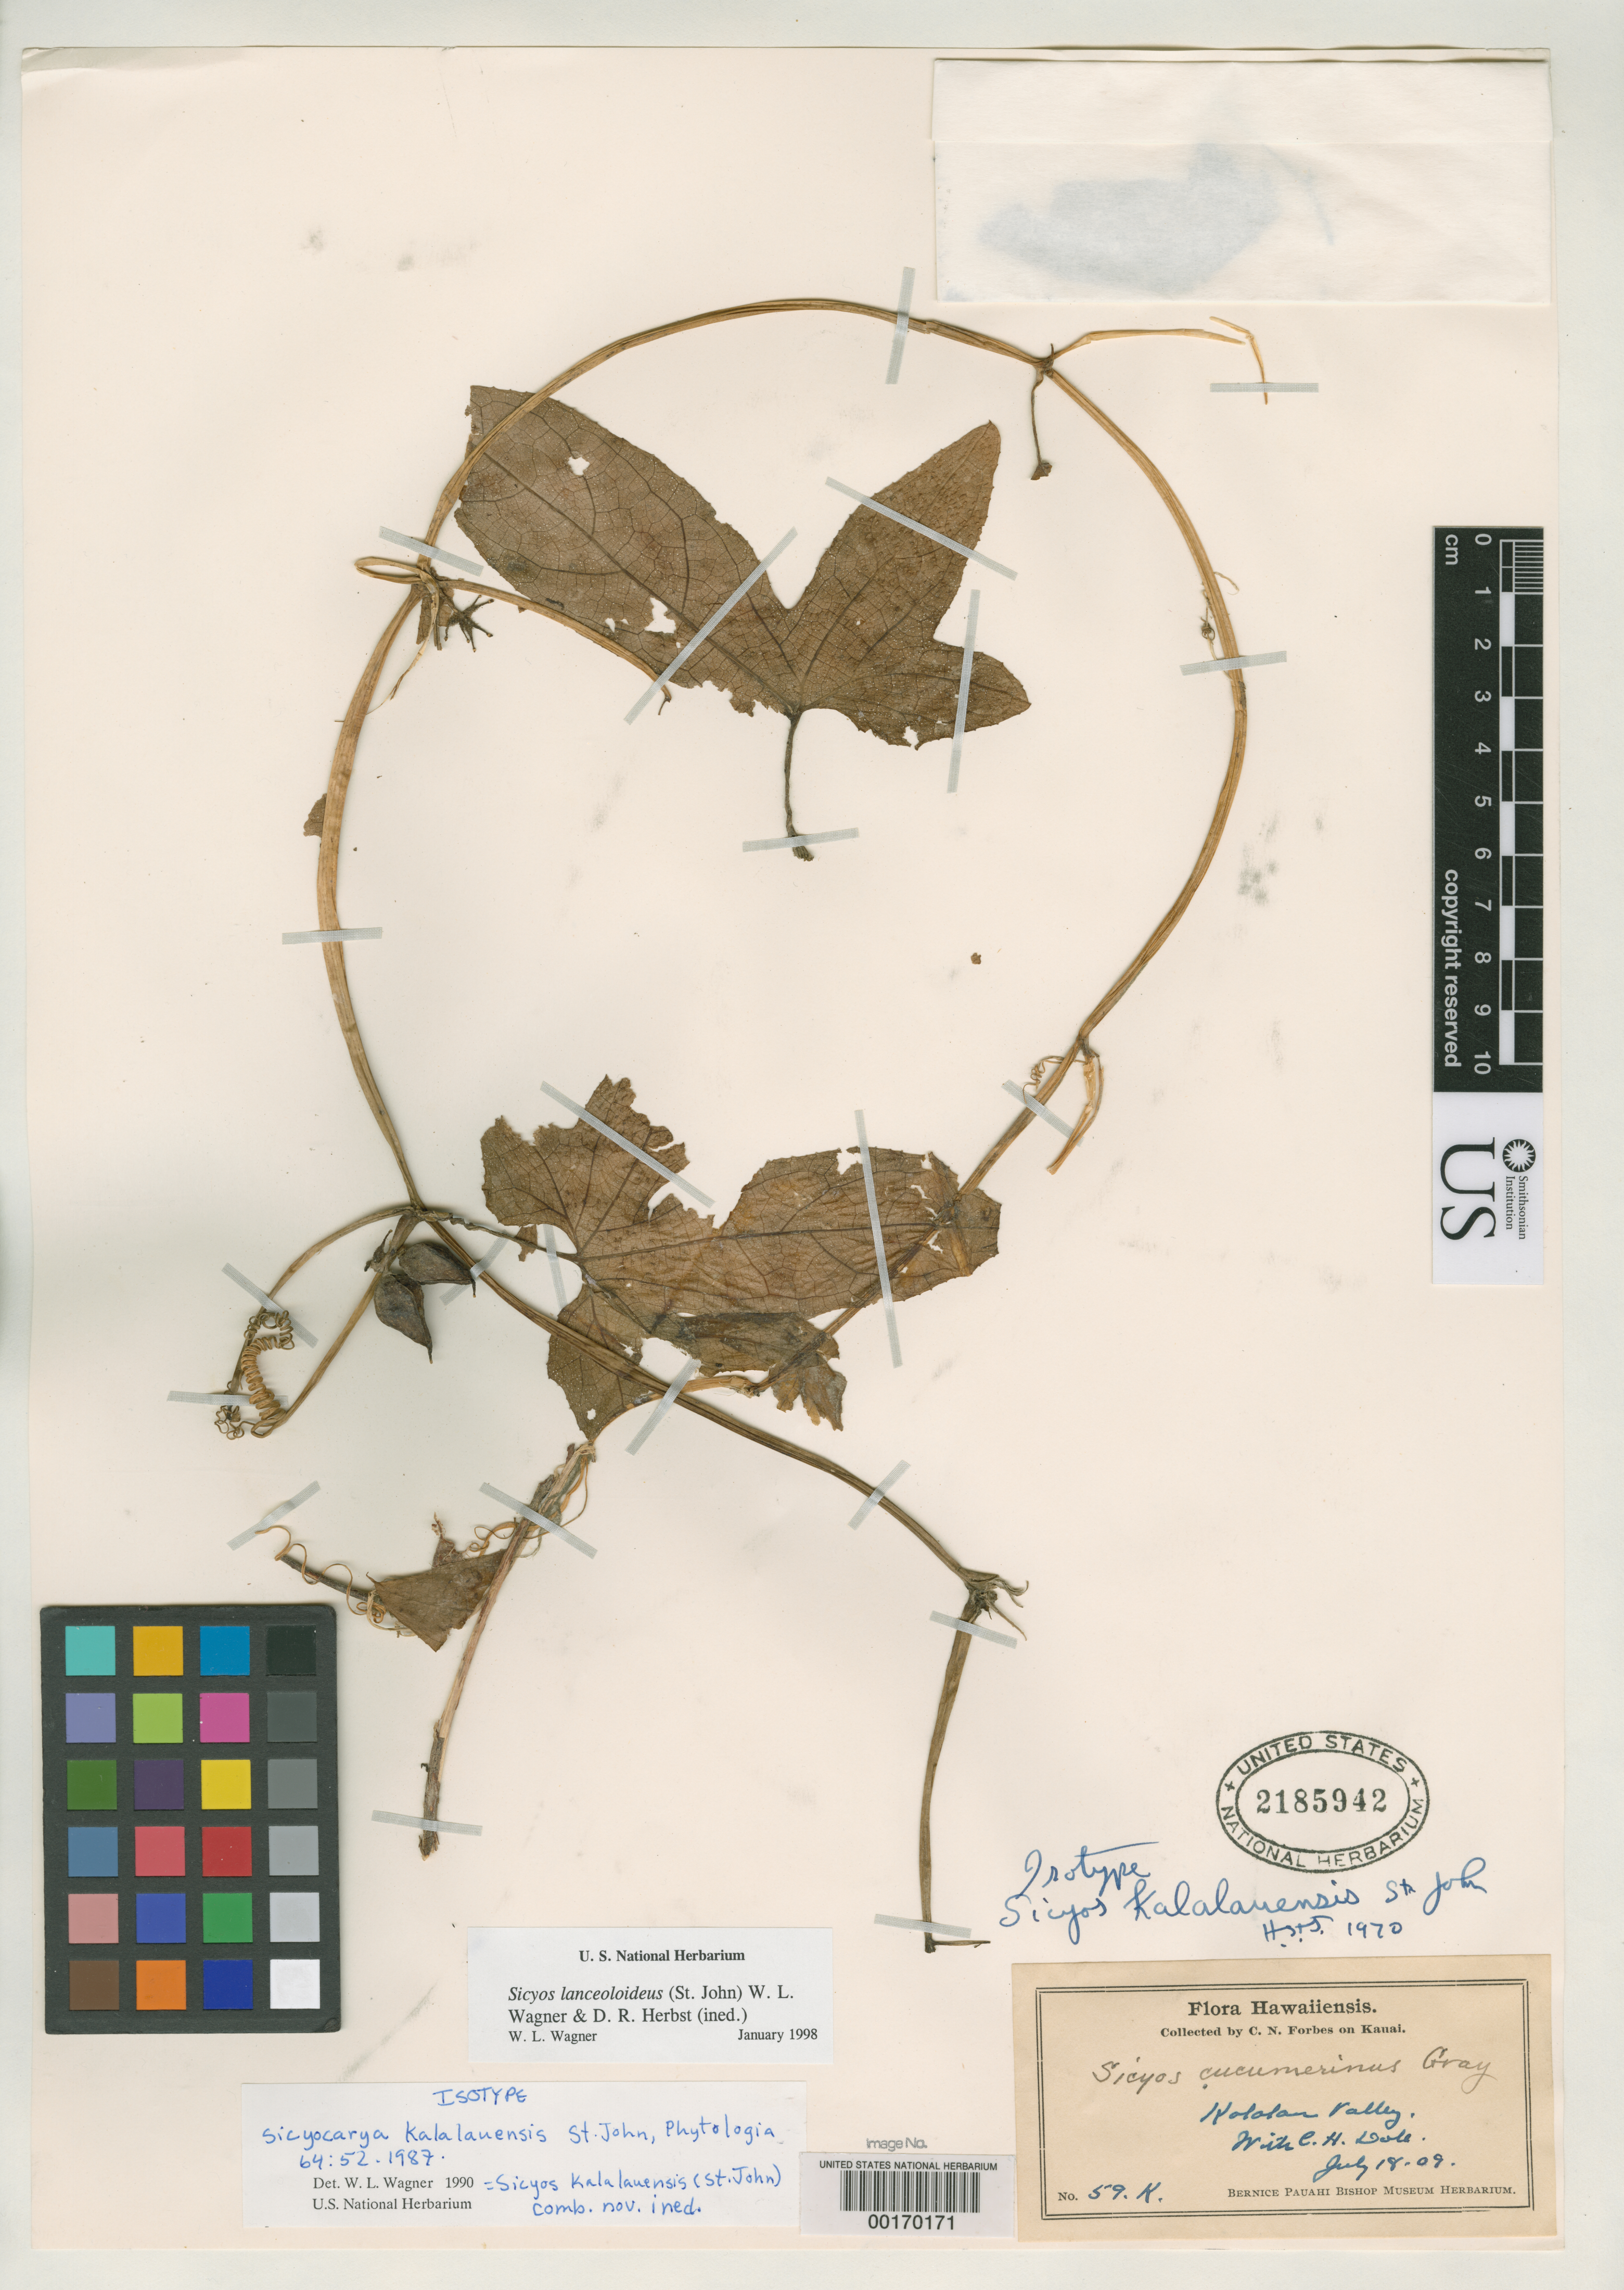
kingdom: Plantae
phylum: Tracheophyta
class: Magnoliopsida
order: Cucurbitales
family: Cucurbitaceae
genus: Sicyocarya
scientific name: Sicyocarya kalalauensis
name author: H. St. John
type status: Isotype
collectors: C. N. Forbes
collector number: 59.K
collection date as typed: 18 Jul 1909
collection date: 1909-07-18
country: United States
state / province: Hawaii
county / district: Kauai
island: Kaua'i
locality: Kalalau Valley.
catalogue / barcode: US 2185942